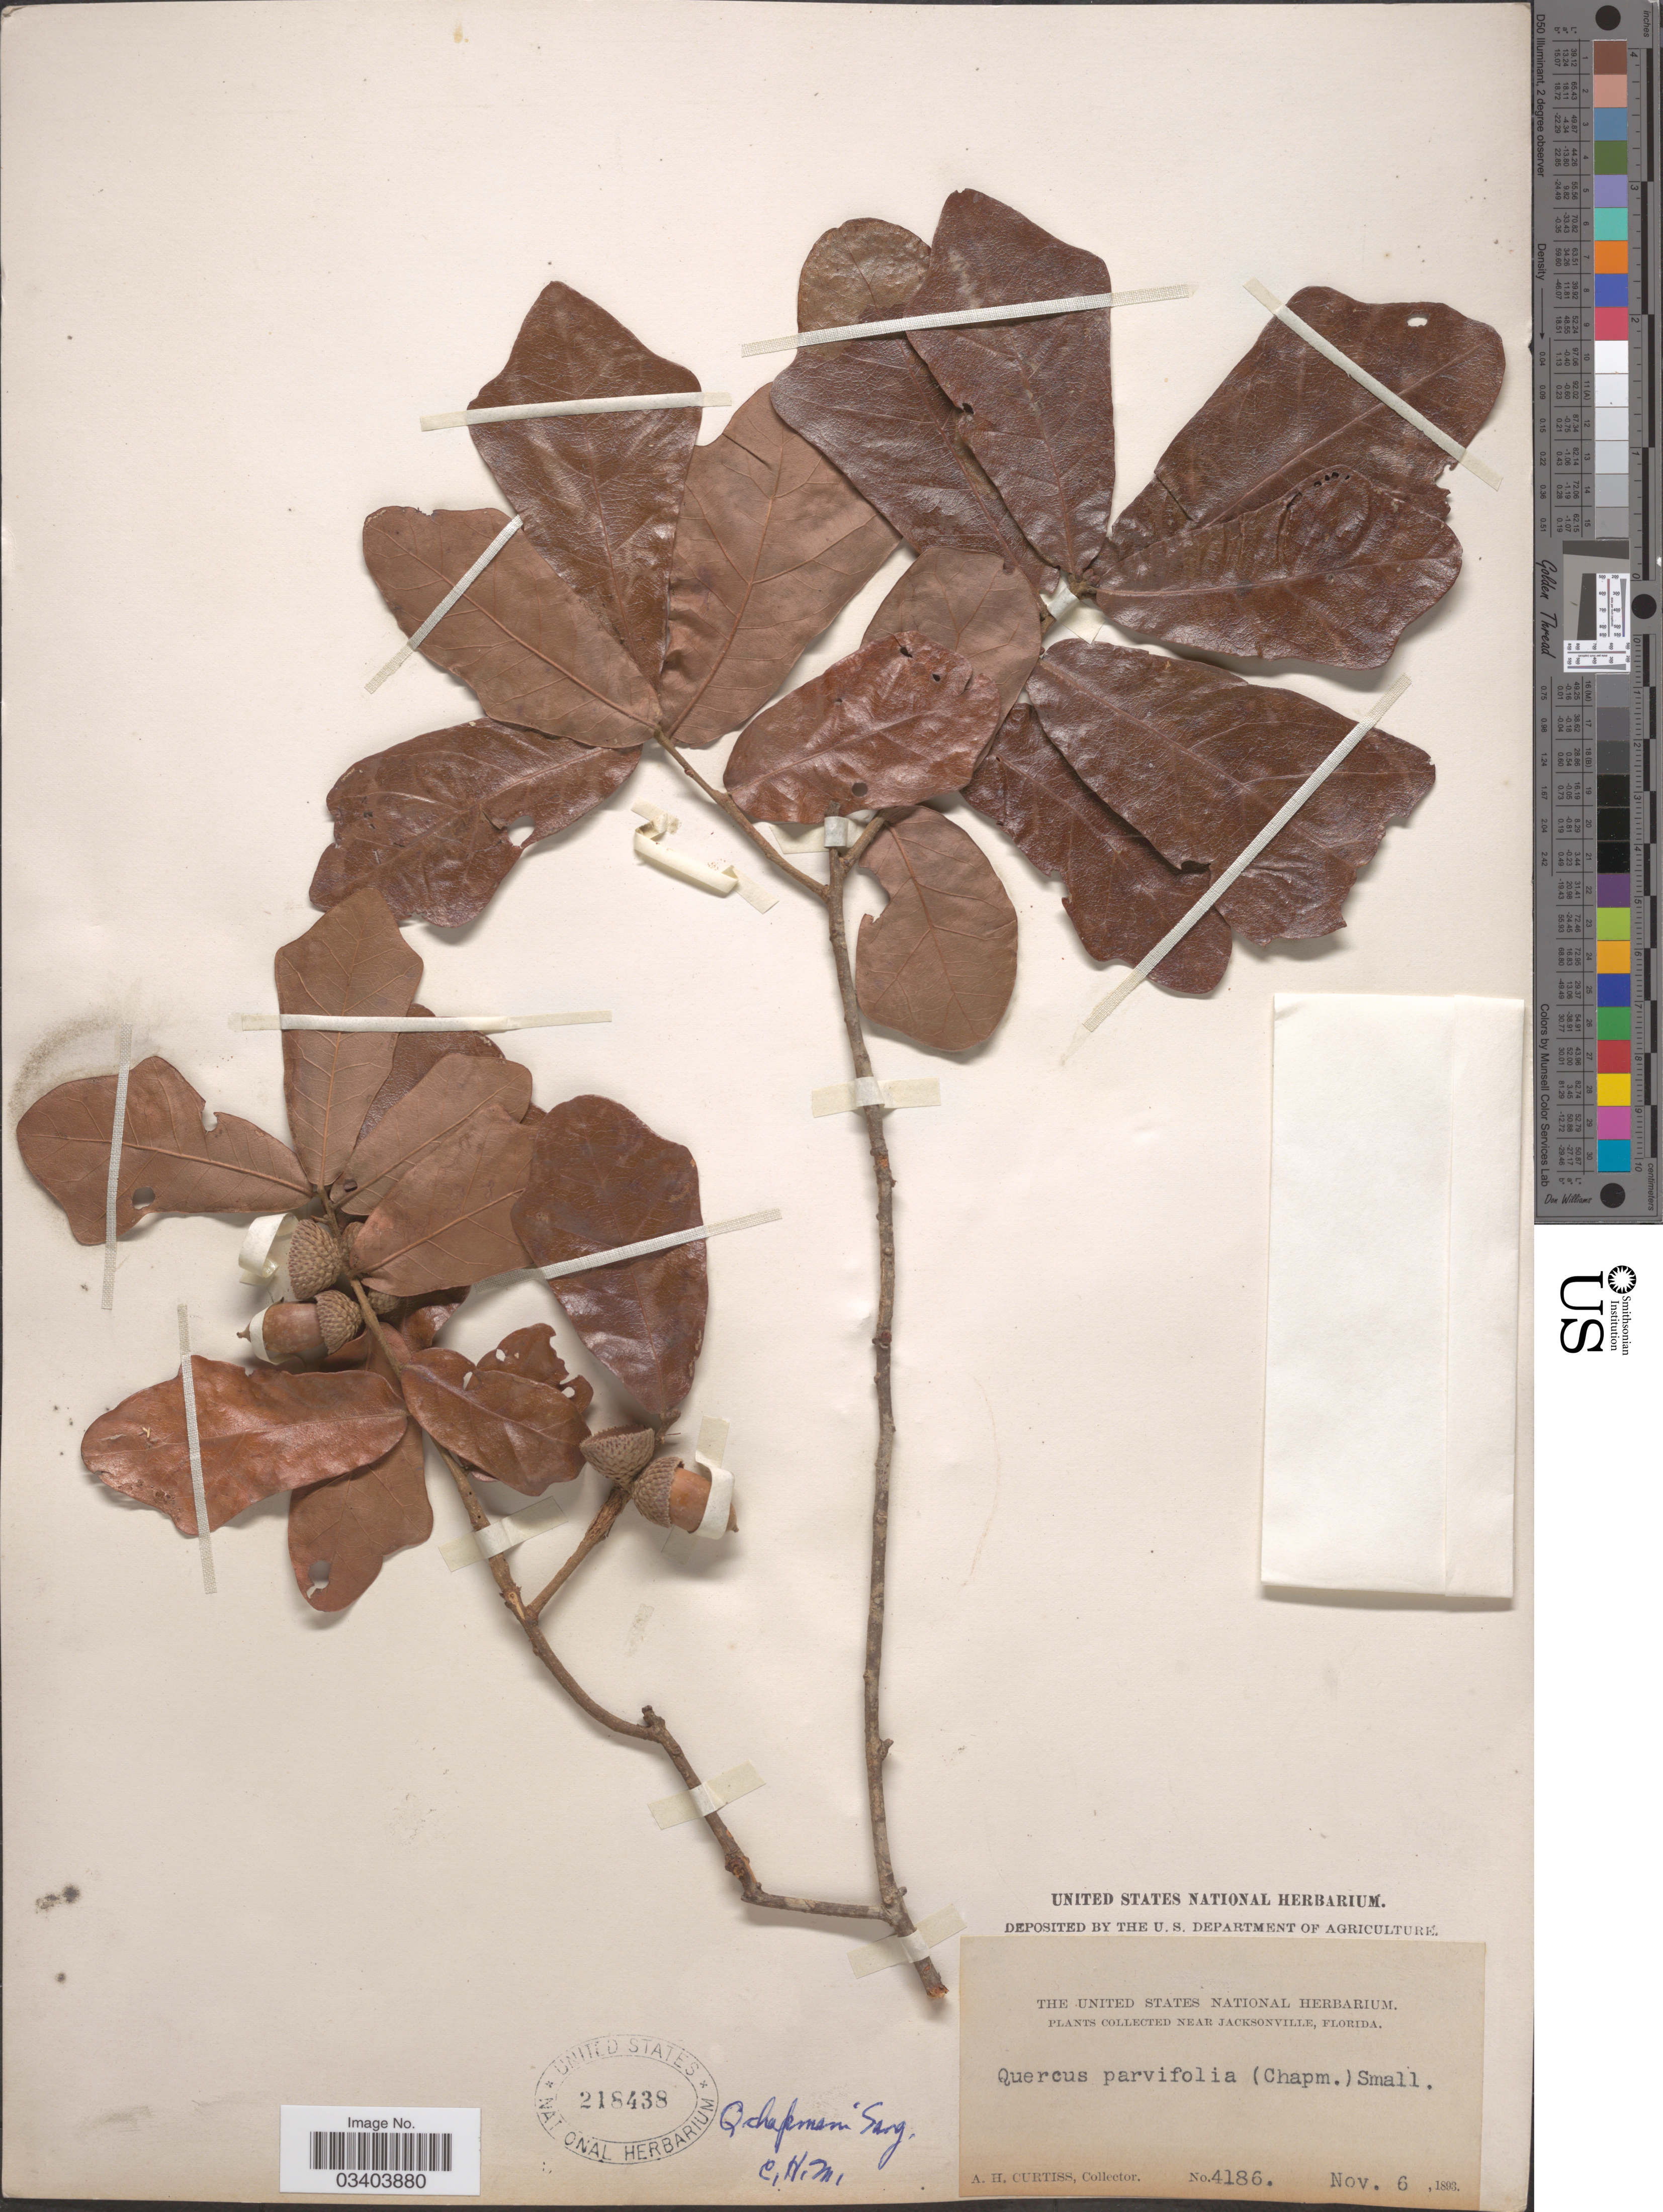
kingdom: Plantae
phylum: Tracheophyta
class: Magnoliopsida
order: Fagales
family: Fagaceae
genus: Quercus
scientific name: Quercus chapmanii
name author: Sarg.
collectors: A. H. Curtiss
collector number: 4186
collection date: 1893-11-06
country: United States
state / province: Florida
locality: Near Jacksonville.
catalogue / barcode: US 218438